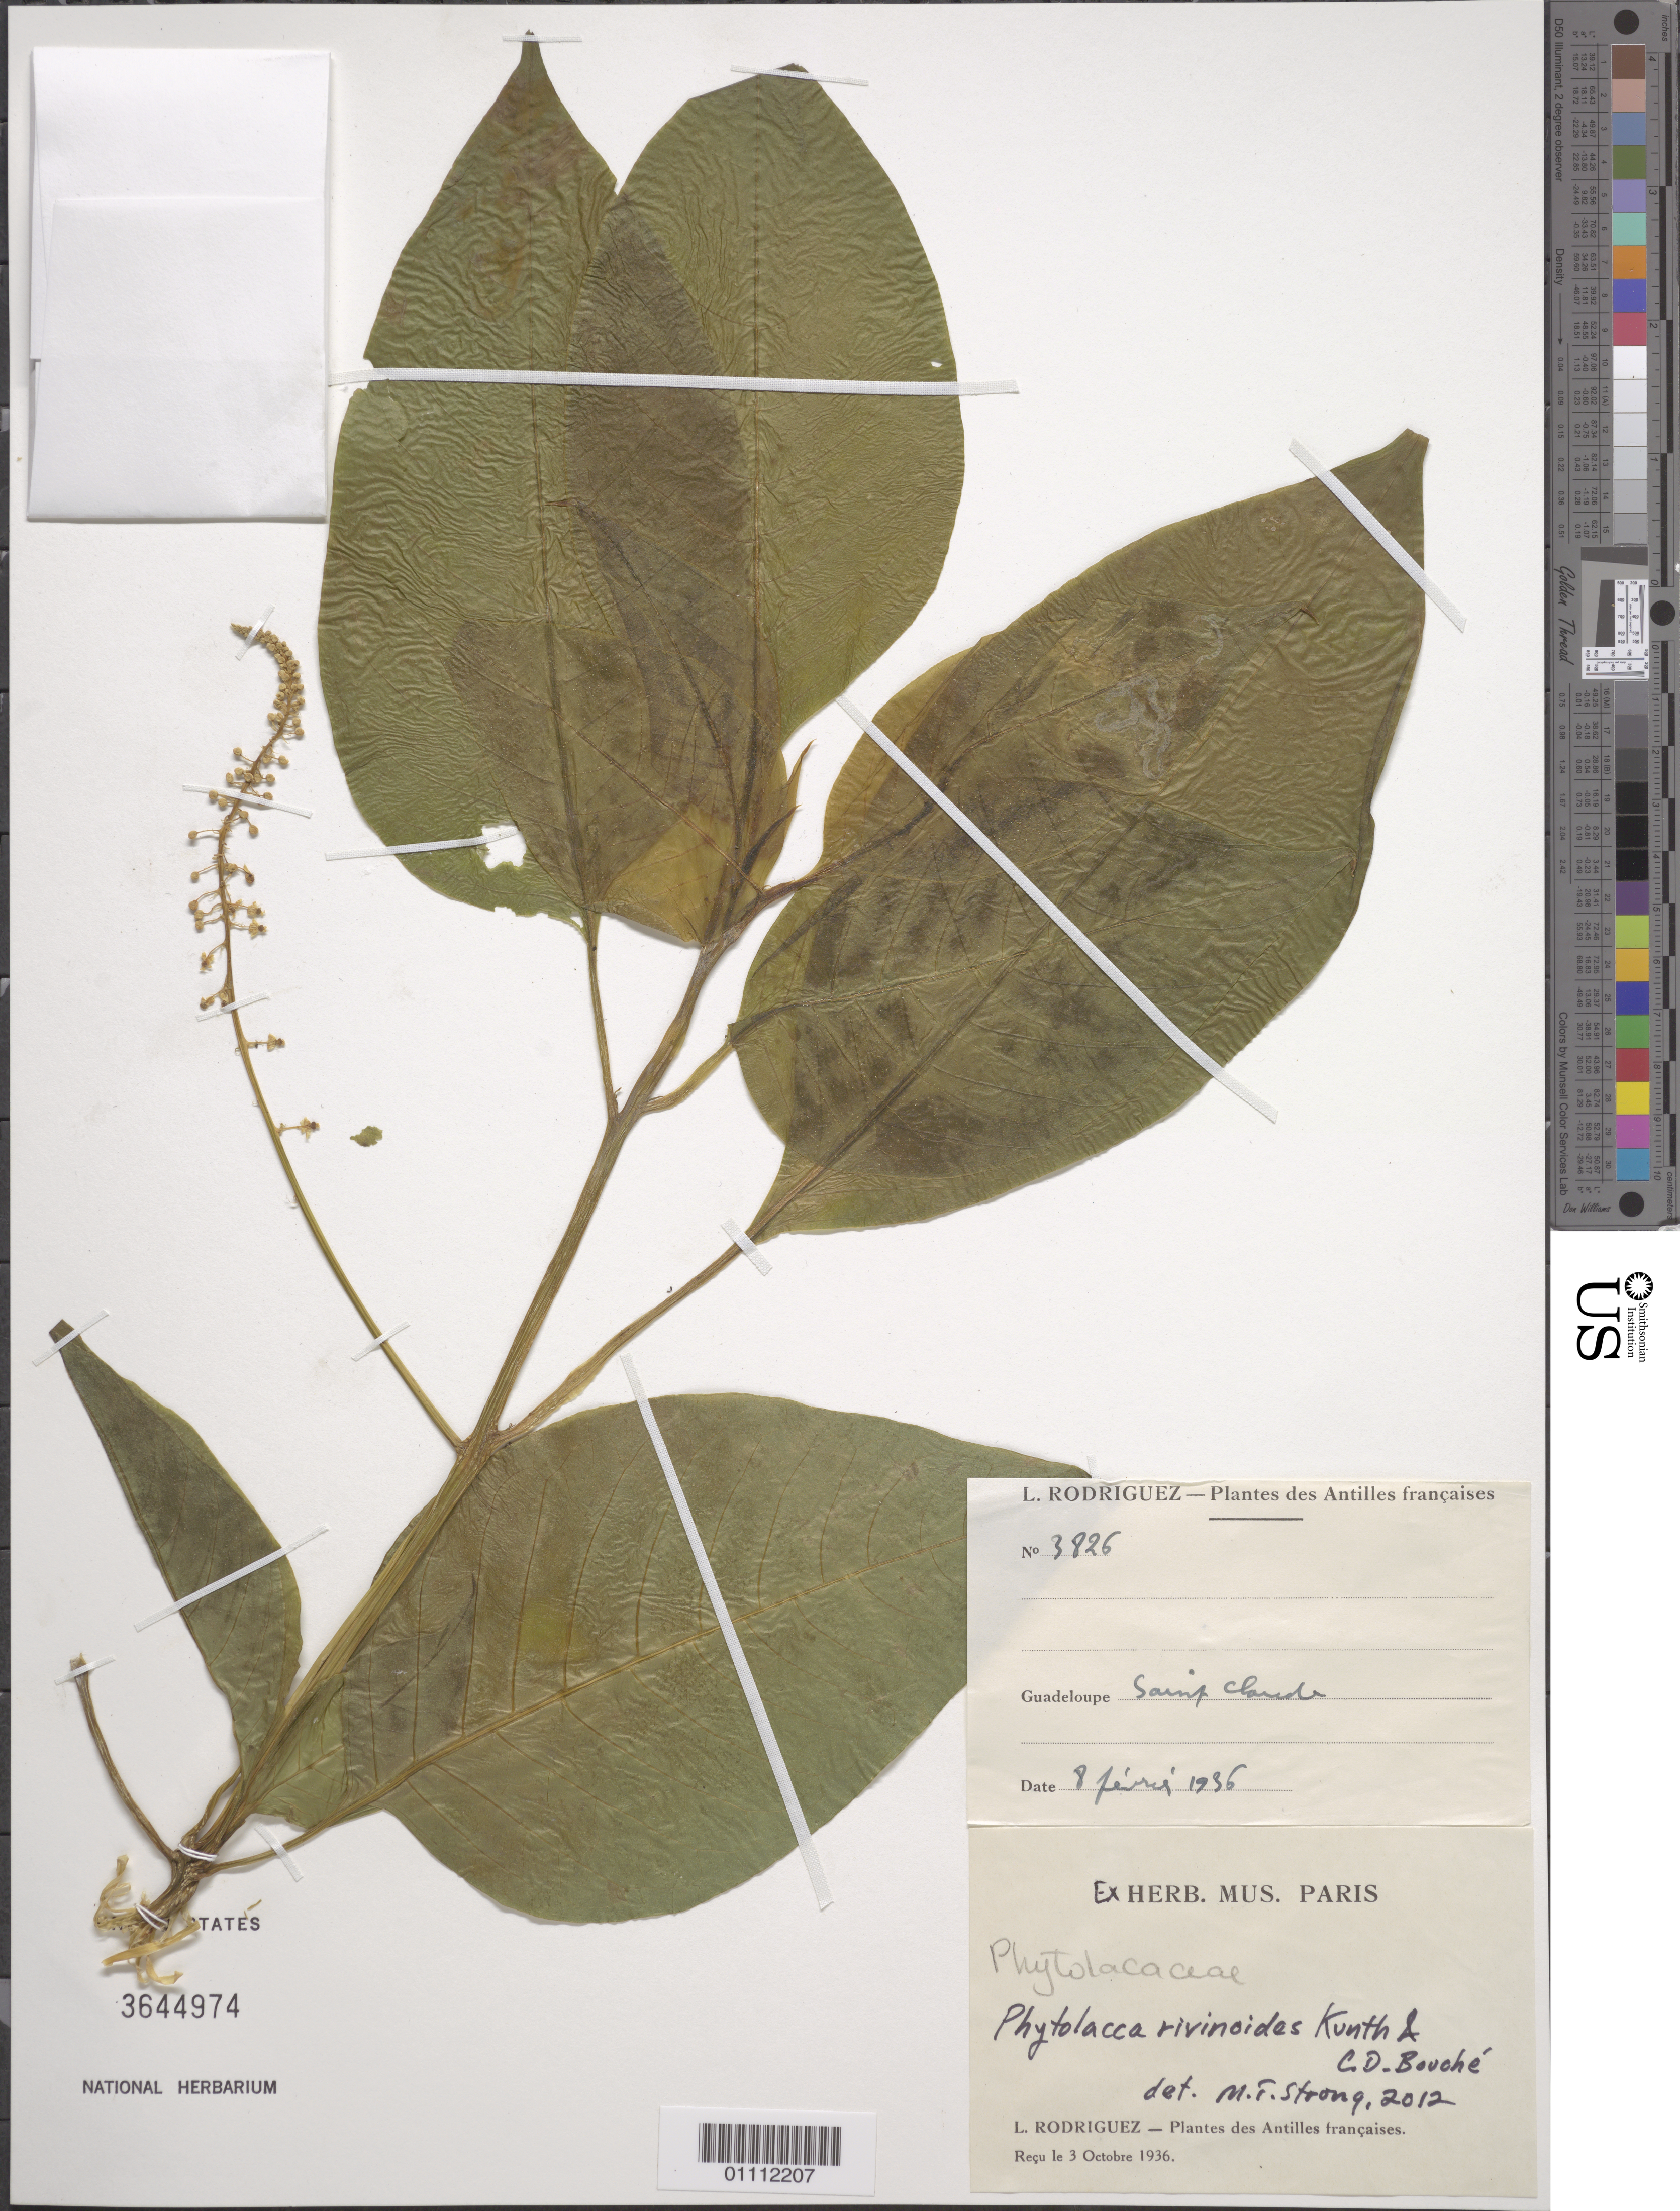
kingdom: Plantae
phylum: Tracheophyta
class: Magnoliopsida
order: Caryophyllales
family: Phytolaccaceae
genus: Phytolacca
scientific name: Phytolacca rivinoides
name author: Kunth & C.D. Bouché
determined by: Strong, M. T., (US), Smithsonian Institution - National Museum of Natural History (UNITED STATES)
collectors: L. Rodriguez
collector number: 3826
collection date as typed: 08 Feb 1936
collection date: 1936-02-08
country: Guadeloupe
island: Basse Terre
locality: Saint Claude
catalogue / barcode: US 3644974